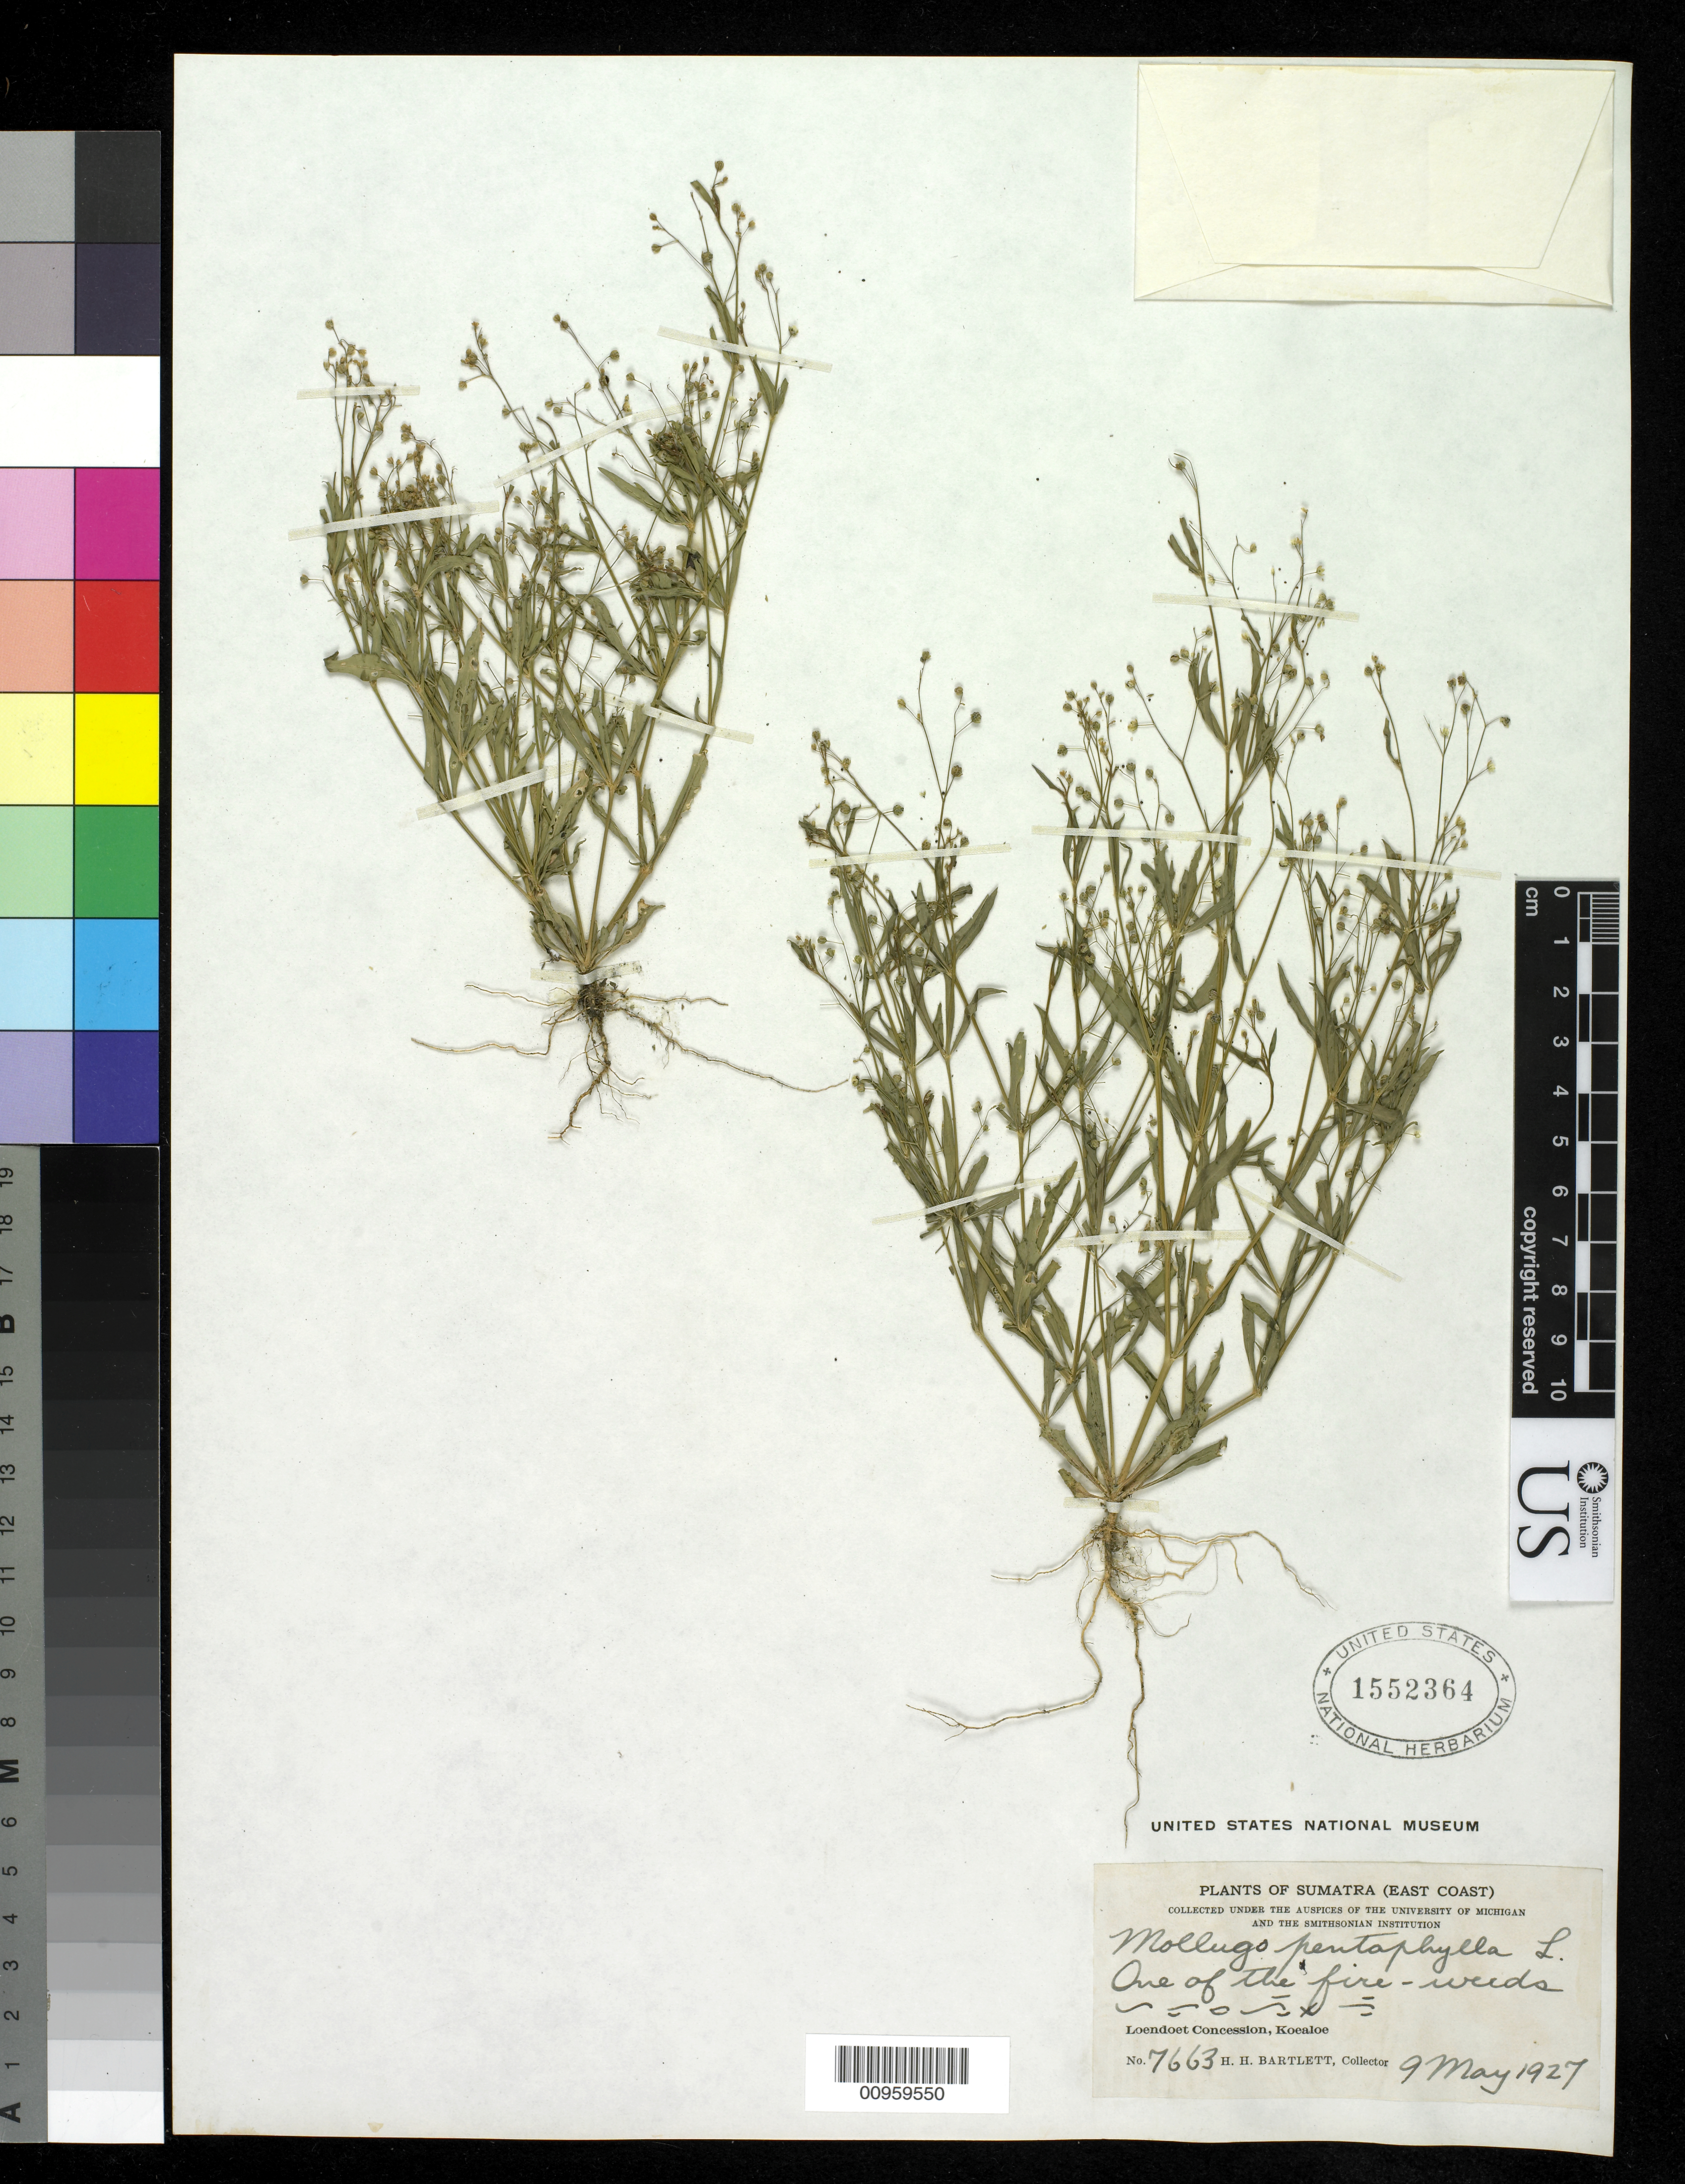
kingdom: Plantae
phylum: Tracheophyta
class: Magnoliopsida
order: Caryophyllales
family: Molluginaceae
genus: Trigastrotheca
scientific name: Trigastrotheca pentaphylla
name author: (L.) Thulin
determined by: Strong, Mark T., (BOT), Smithsonian Institution - National Museum of Natural History (UNITED STATES)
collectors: H. H. Bartlett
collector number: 7663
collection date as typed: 09 May 1927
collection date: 1927-05-09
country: Indonesia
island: Sumatra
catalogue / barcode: US 1552364